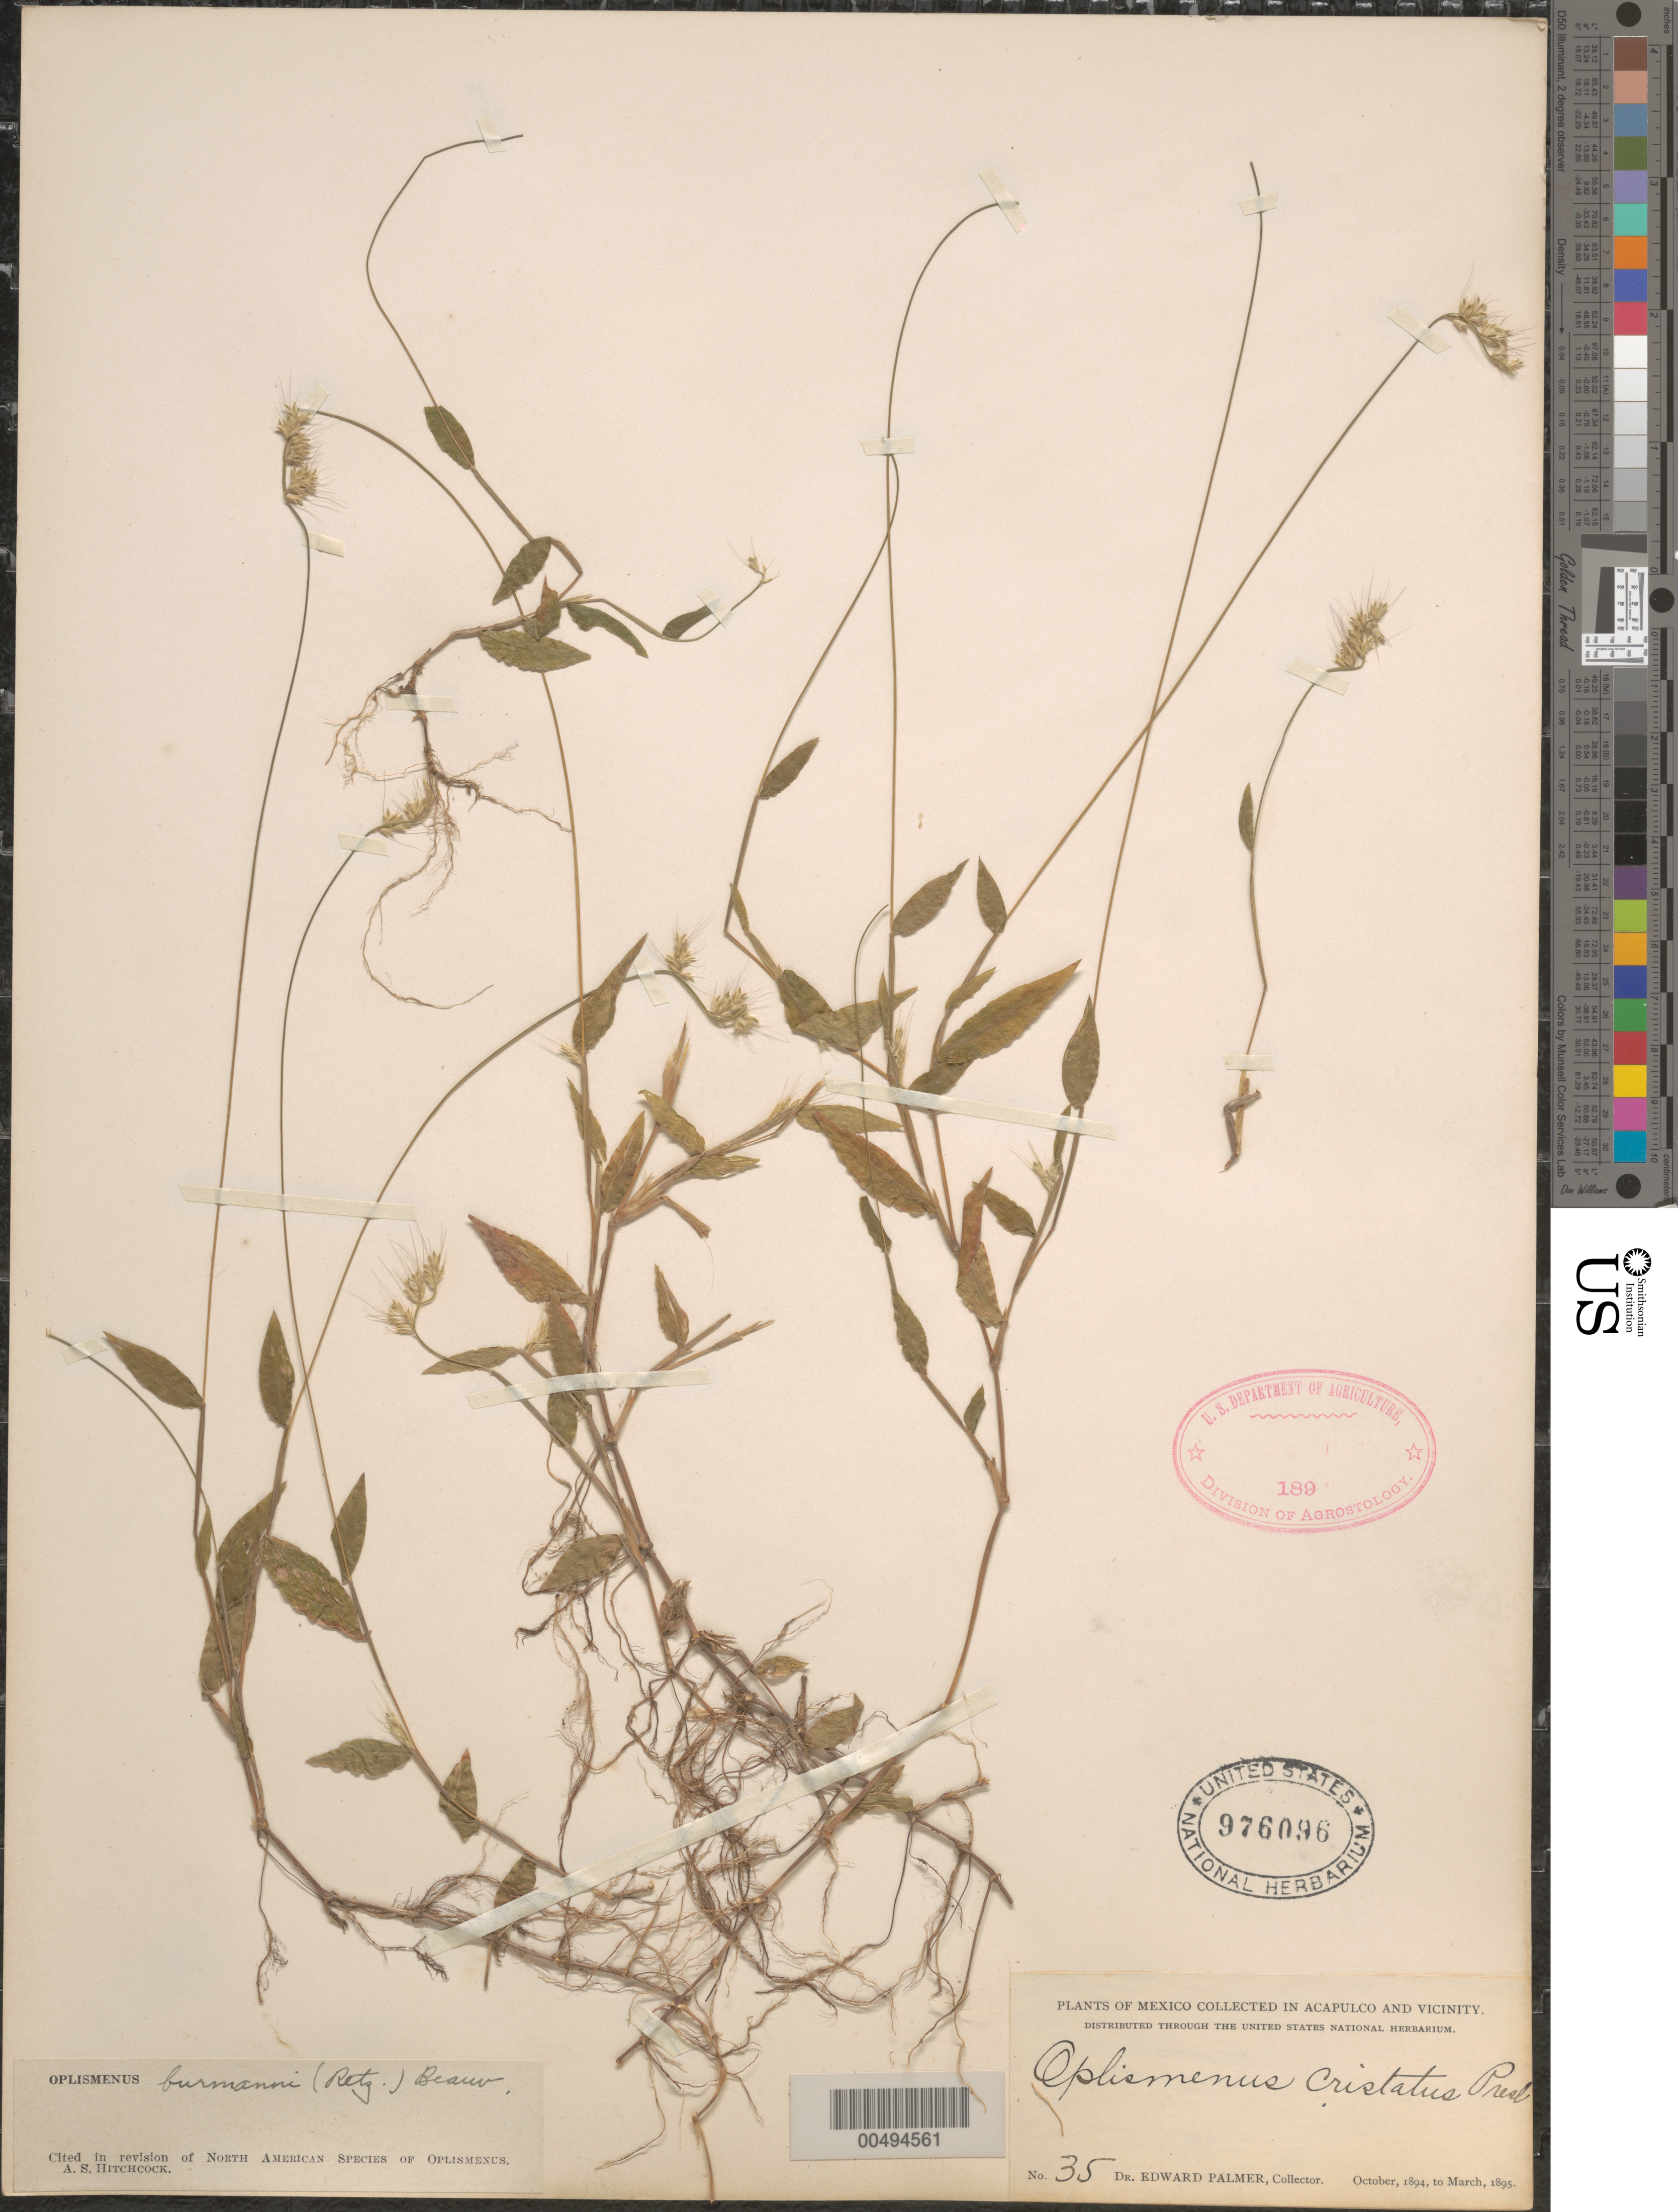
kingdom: Plantae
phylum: Tracheophyta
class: Liliopsida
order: Poales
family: Poaceae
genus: Oplismenus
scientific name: Oplismenus burmannii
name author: (Retz.) P. Beauv.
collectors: E. Palmer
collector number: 35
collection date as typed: Oct 1894 to Mar 1895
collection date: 1894-10/1895-03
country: Mexico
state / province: Guerrero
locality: In Acapulco & vicinity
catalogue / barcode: US 976096